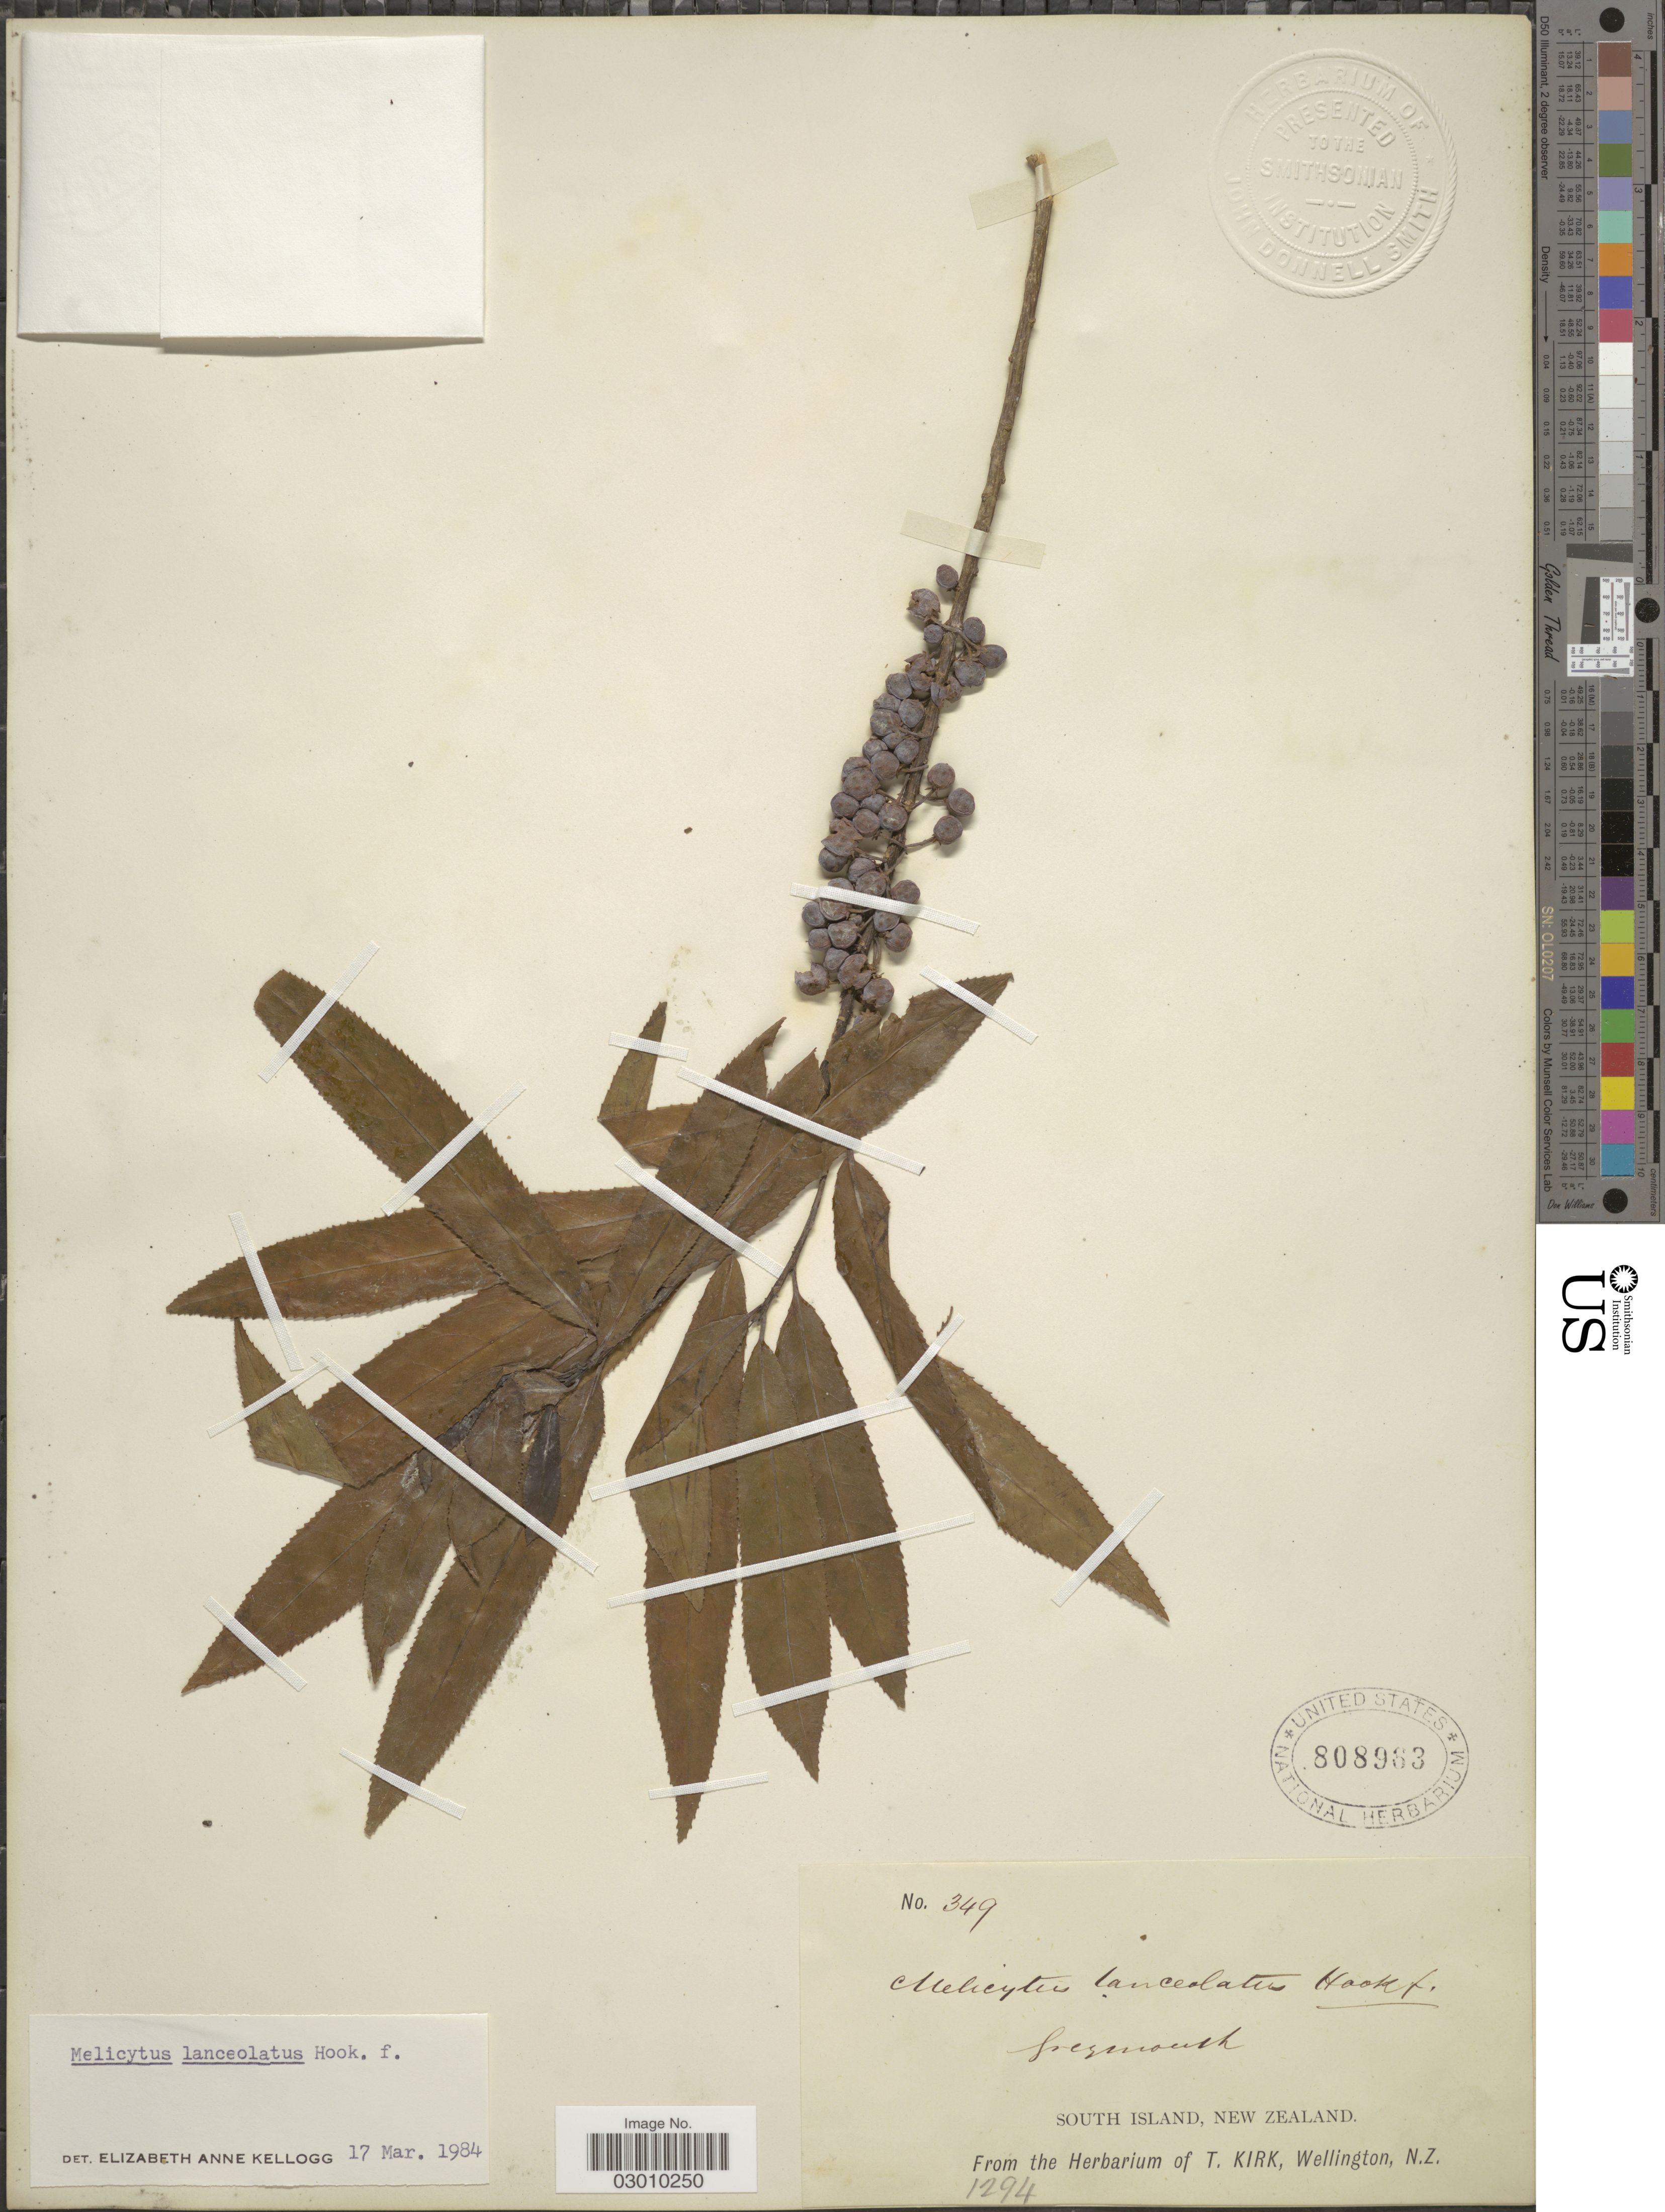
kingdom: Plantae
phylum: Tracheophyta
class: Magnoliopsida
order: Malpighiales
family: Violaceae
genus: Melicytus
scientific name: Melicytus lanceolatus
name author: Hook. f.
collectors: ex herb. T. Kirk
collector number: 349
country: New Zealand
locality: Greymouth. South Island.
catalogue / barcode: US 808963